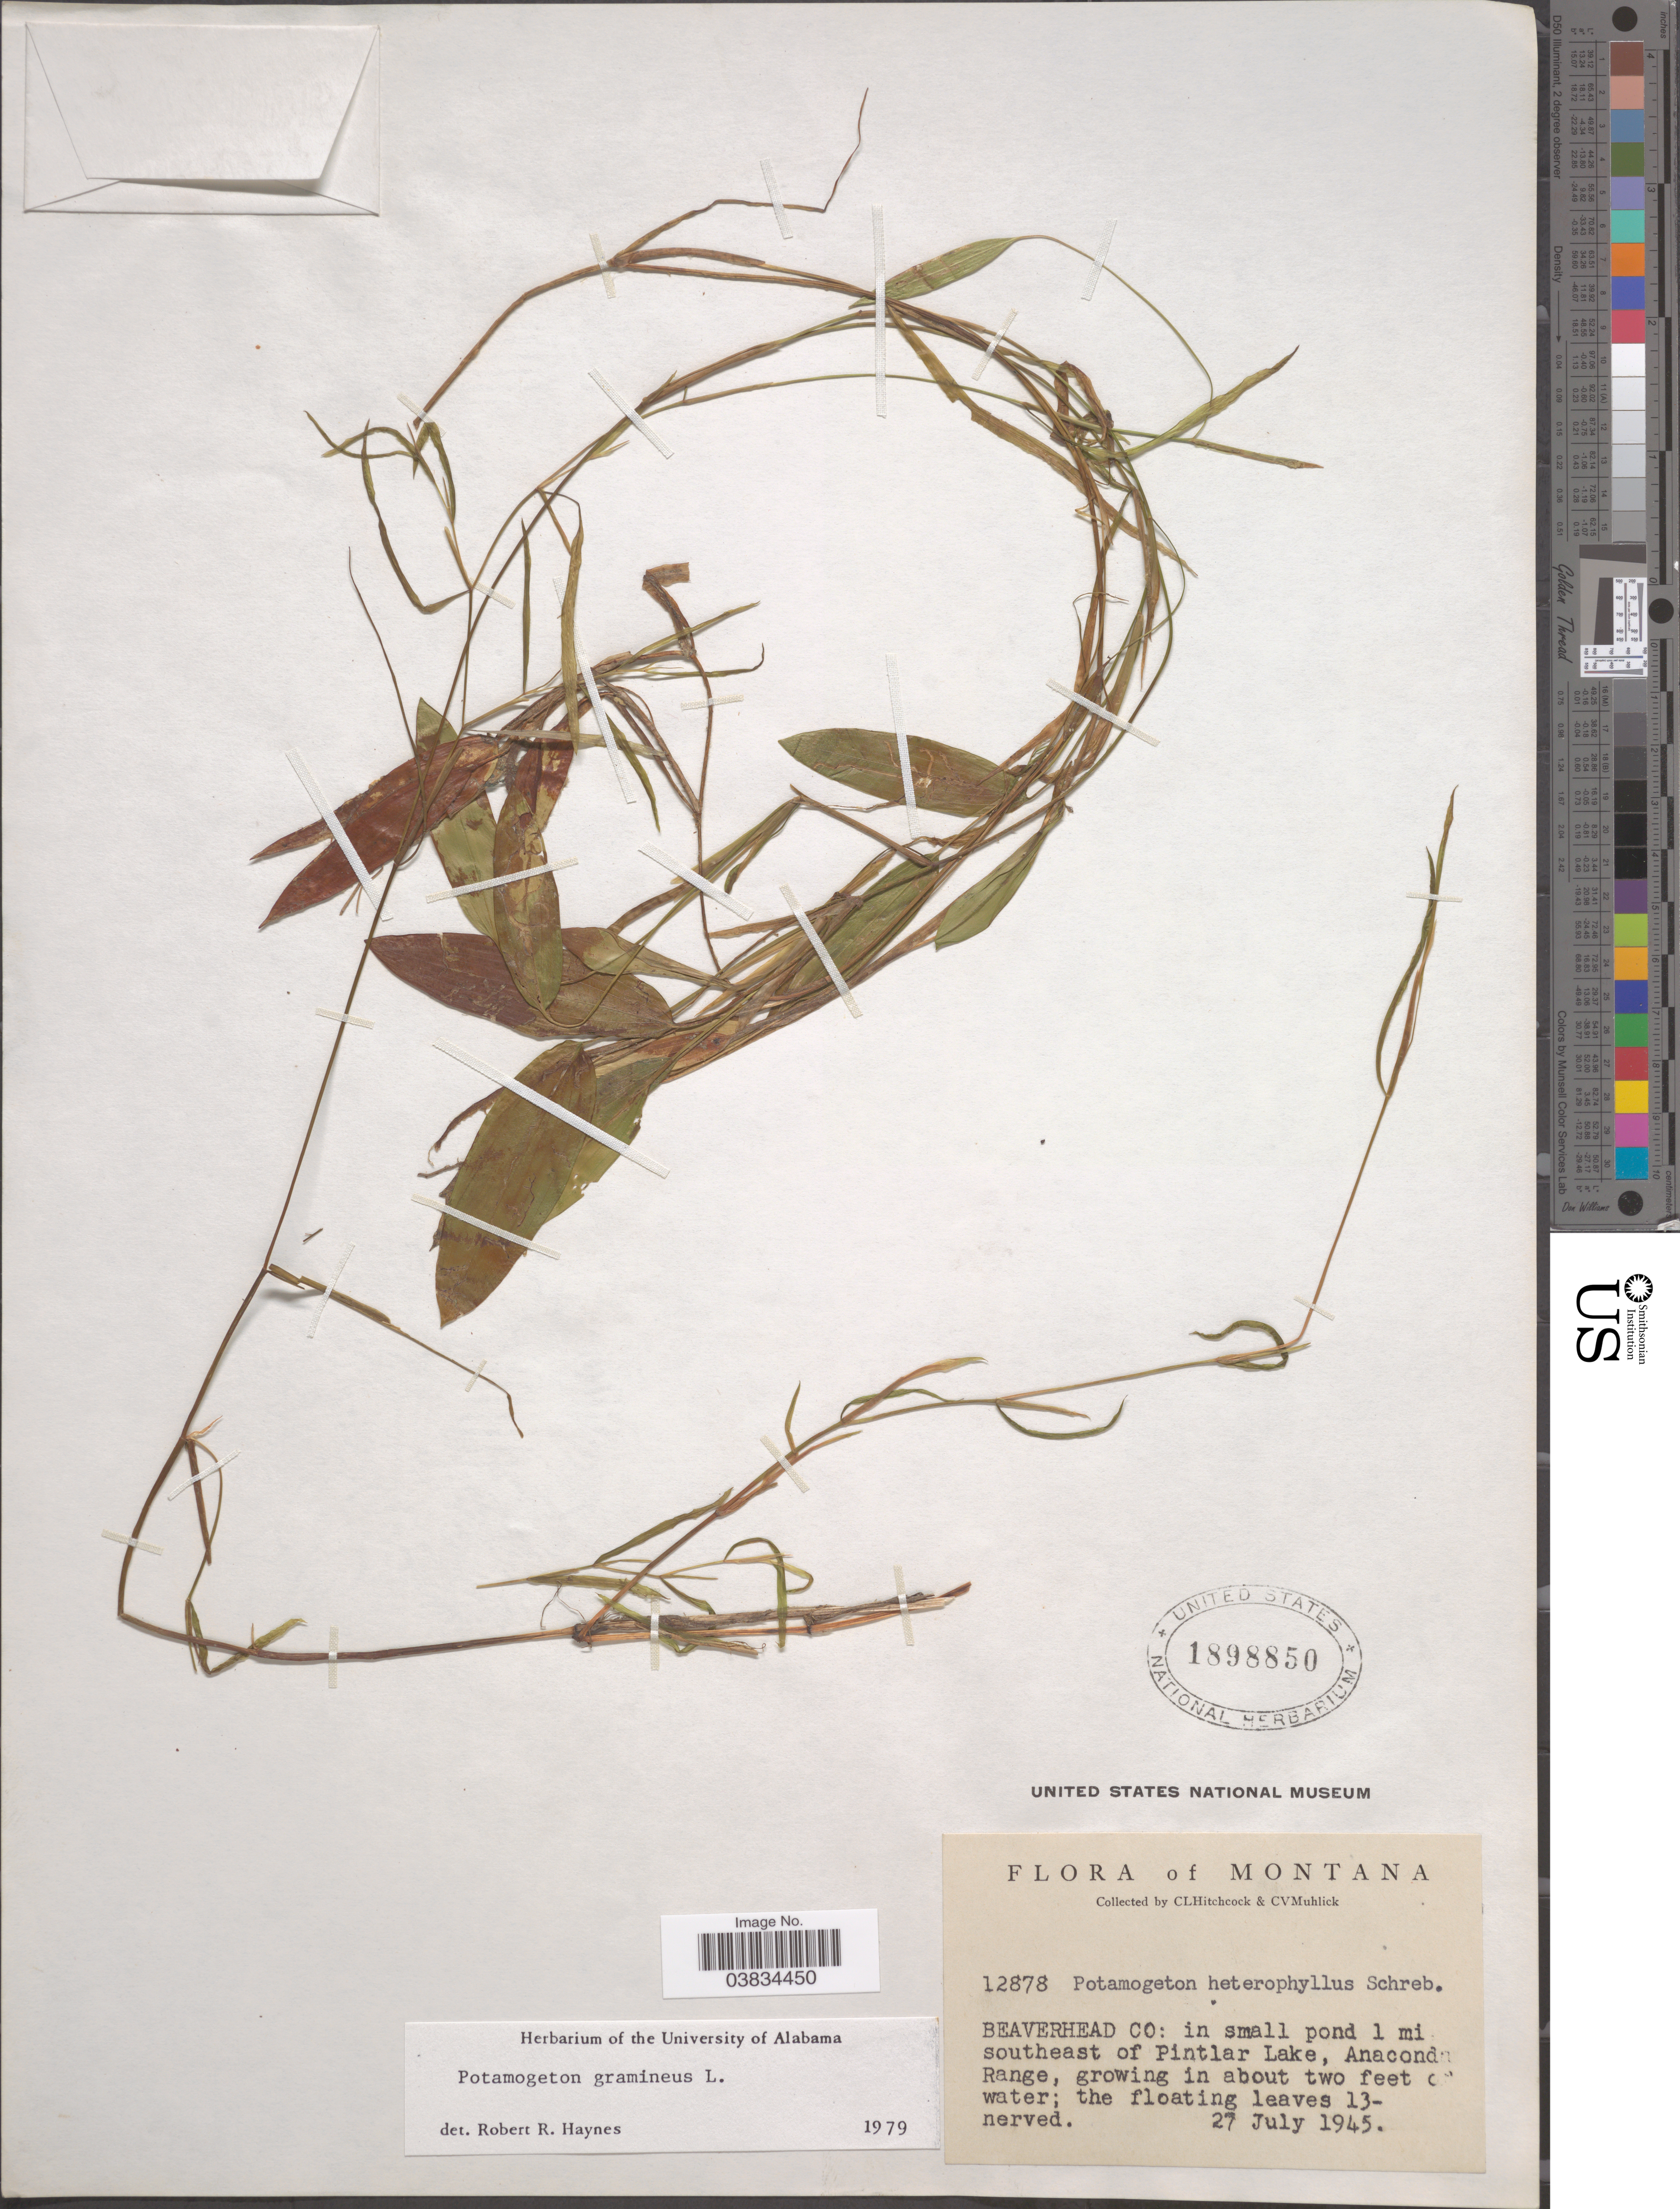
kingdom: Plantae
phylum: Tracheophyta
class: Liliopsida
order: Alismatales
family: Potamogetonaceae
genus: Potamogeton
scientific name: Potamogeton gramineus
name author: L.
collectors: C. L. Hitchcock & C. V. Muhlick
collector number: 12878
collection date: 1945-07-27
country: United States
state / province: Montana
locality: Beaverhead Co: in small pond 1 mi southeast of Pintlar Lake, Anaconda Range.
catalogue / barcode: US 1898850